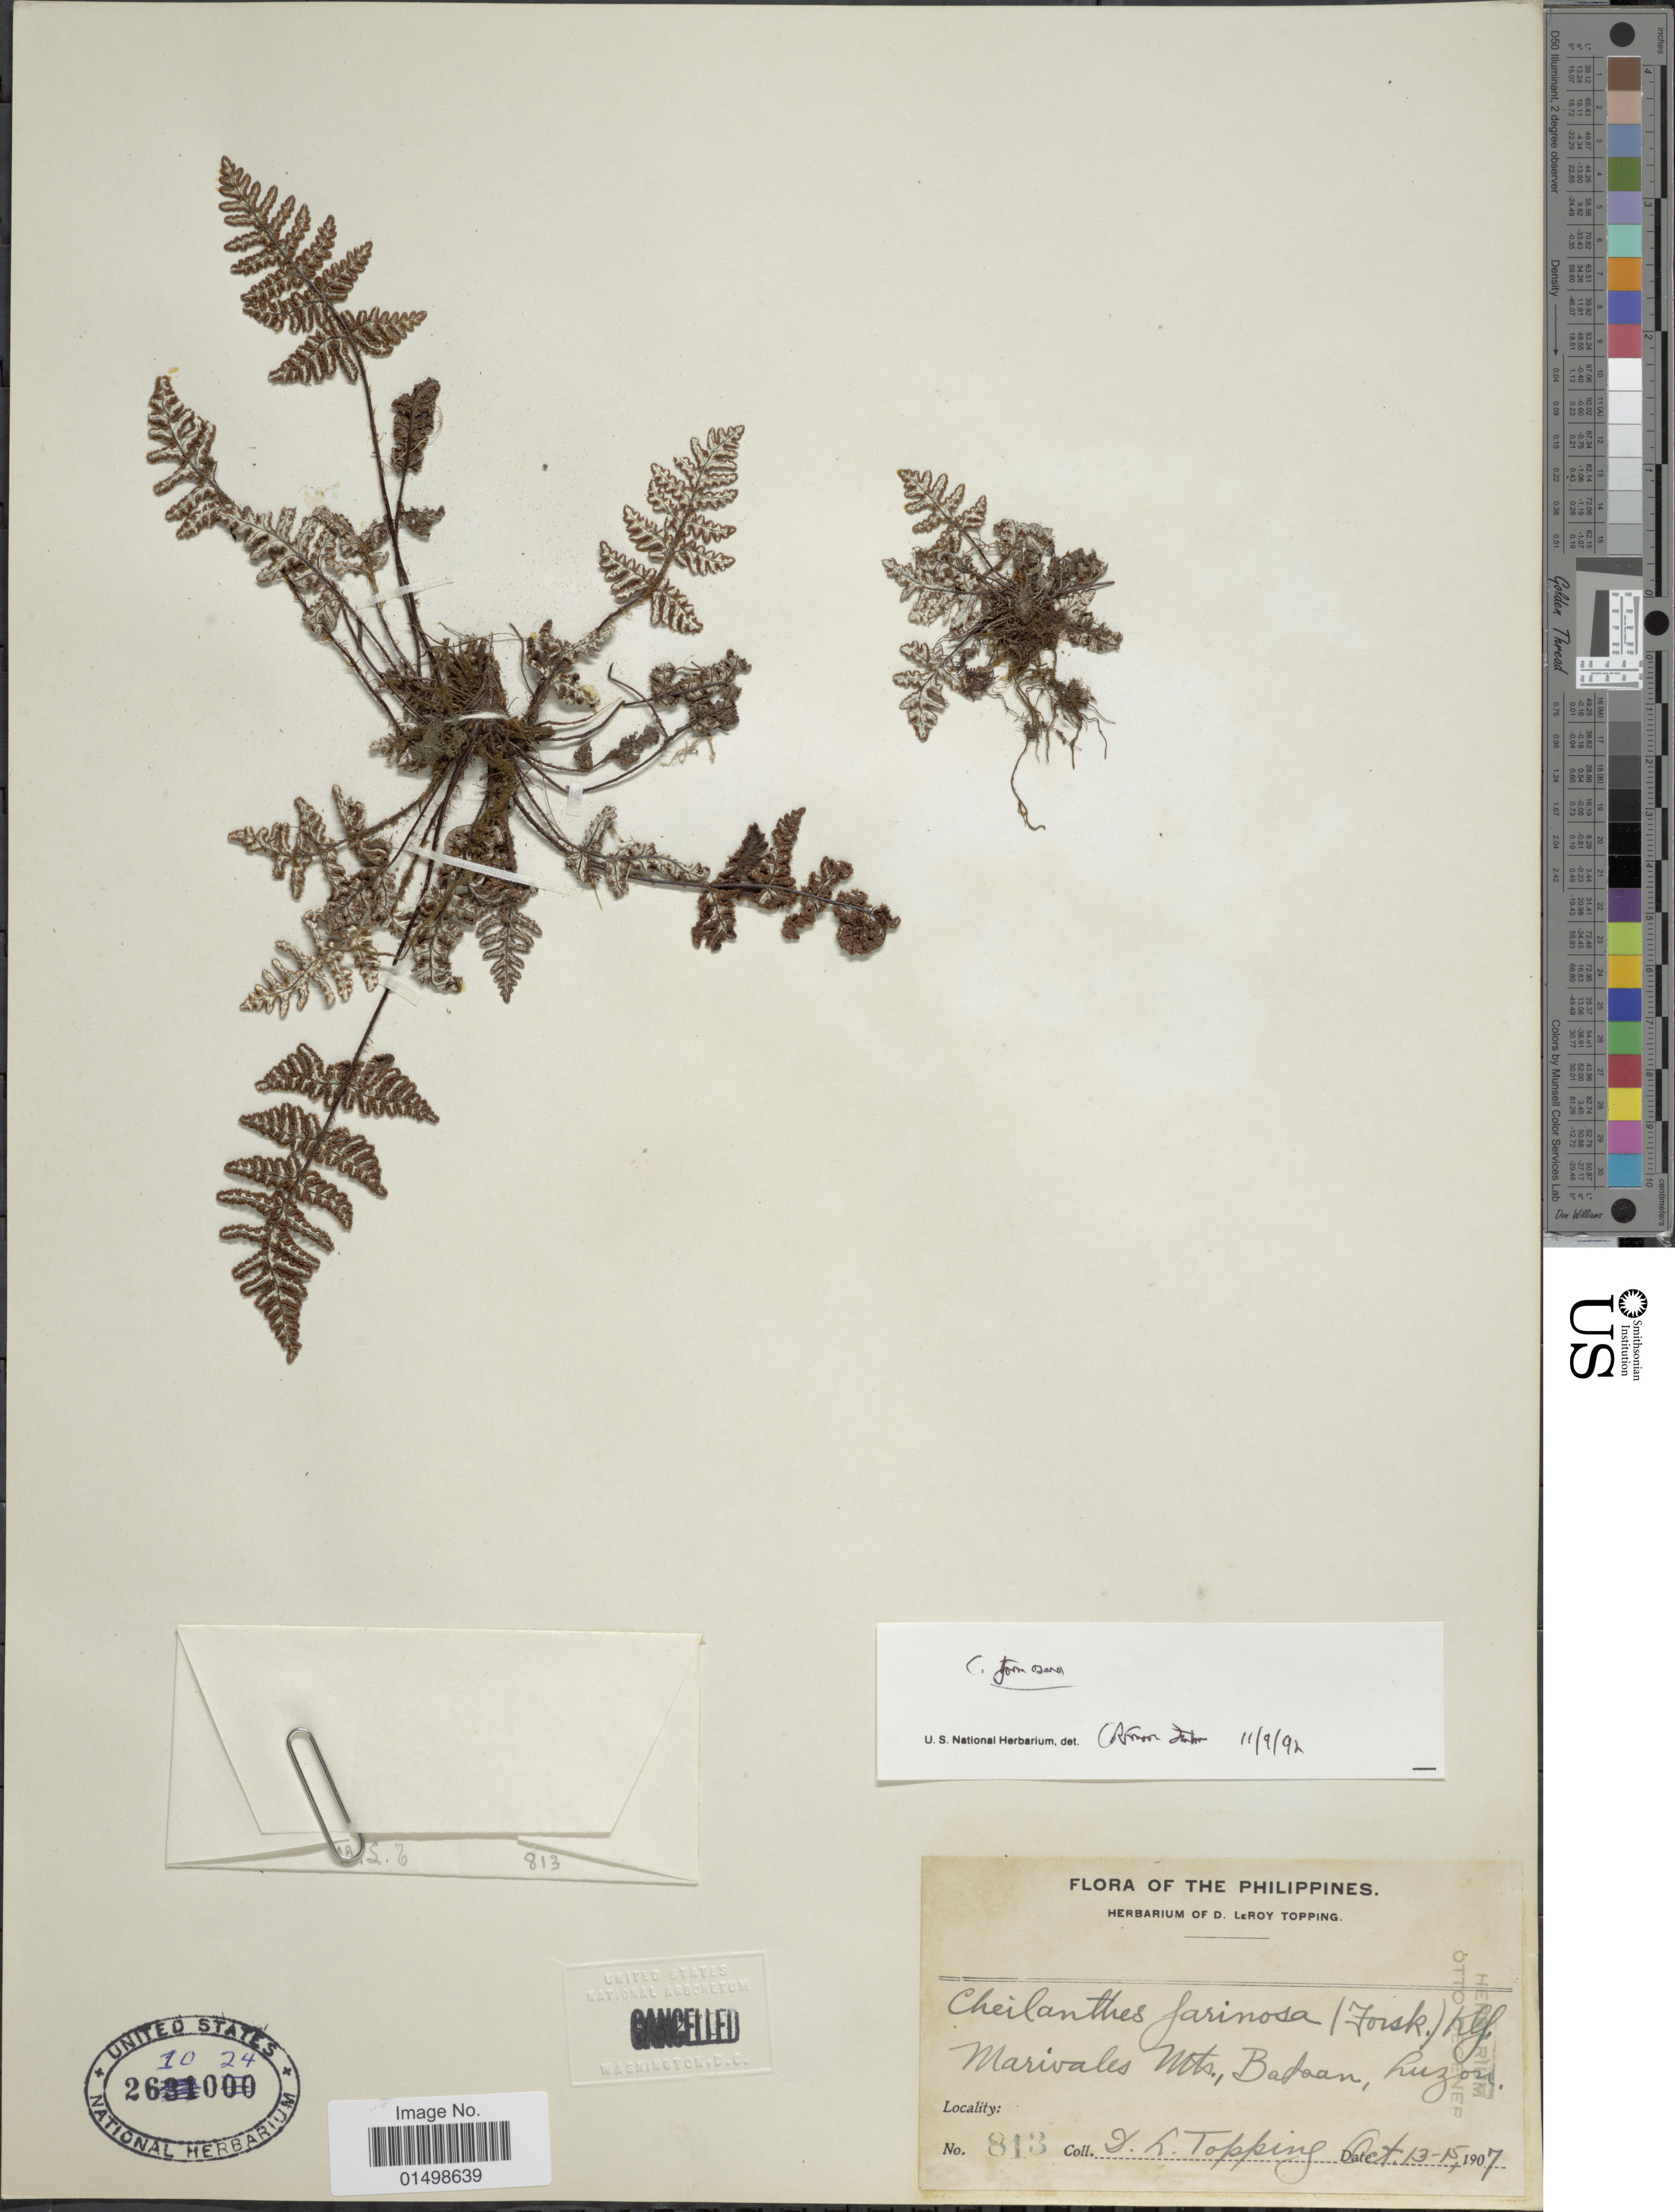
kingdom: Plantae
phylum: Tracheophyta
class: Polypodiopsida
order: Polypodiales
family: Pteridaceae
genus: Aleuritopteris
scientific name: Aleuritopteris farinosa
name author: (Forssk.) Fée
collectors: D. L. Topping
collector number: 813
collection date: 1907-10-13/1907-10-15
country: Philippines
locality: Mount Mariveles, Bataan Province, Luzon.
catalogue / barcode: US 2610024